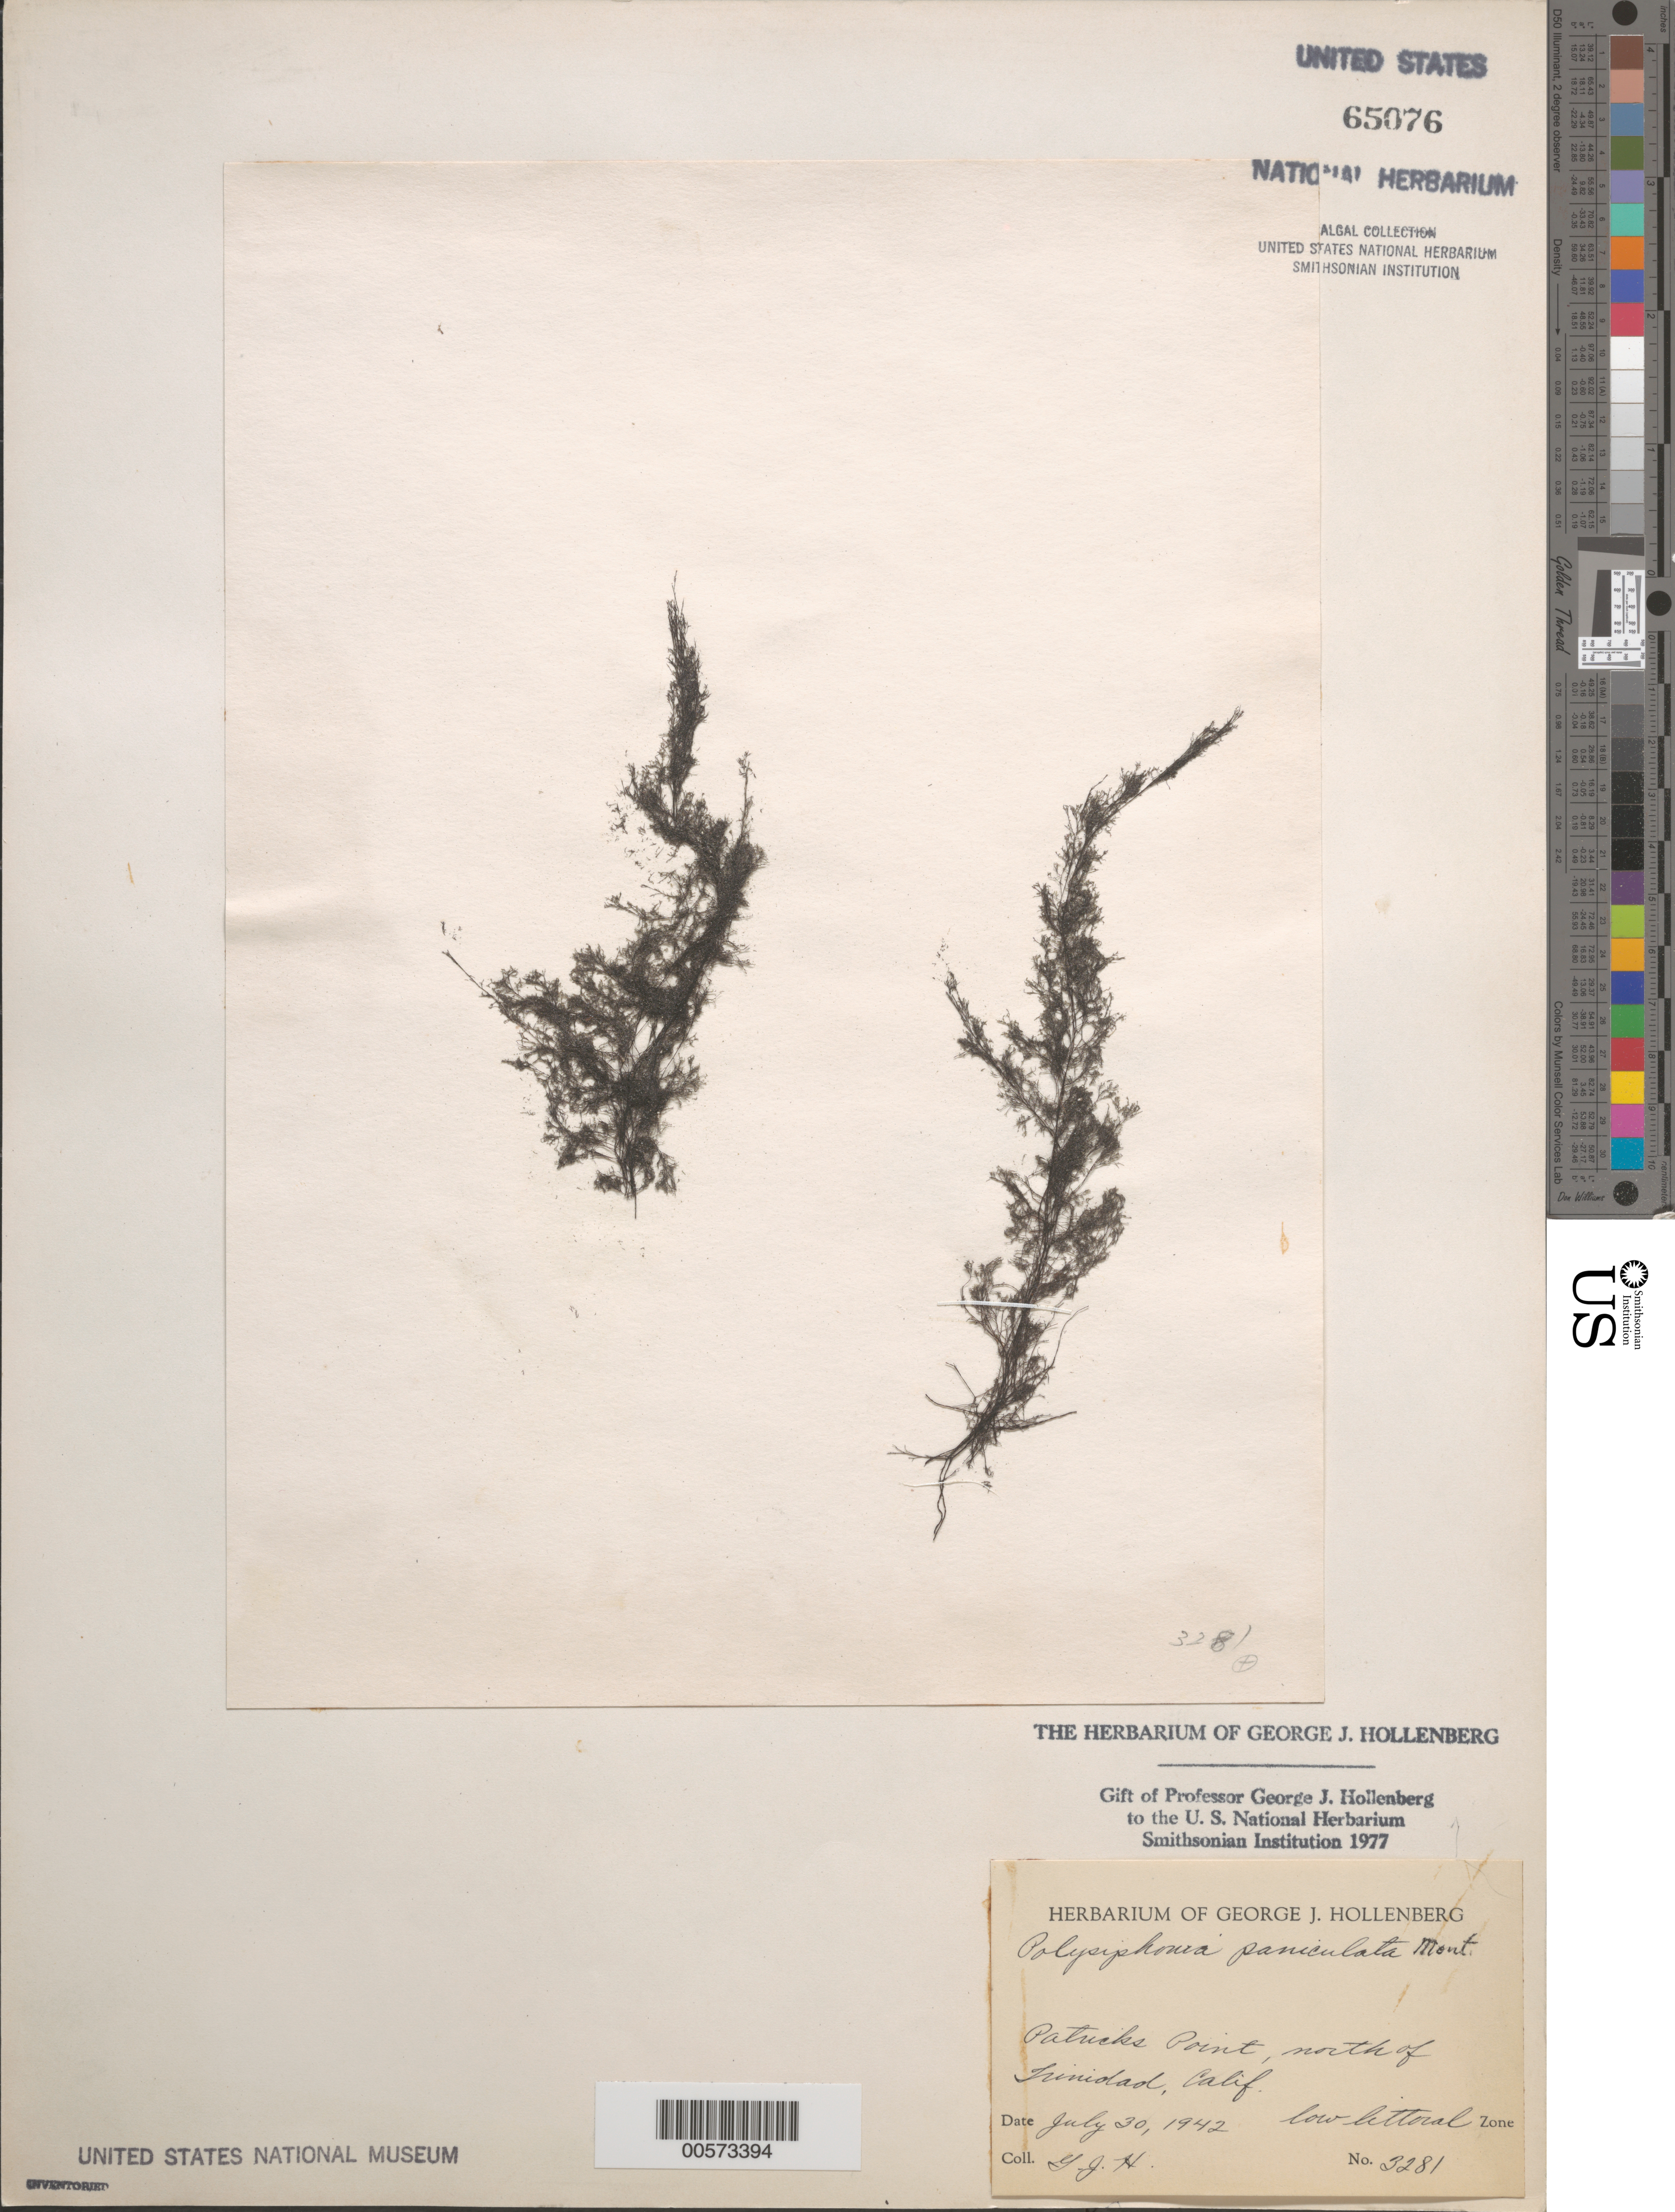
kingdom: Plantae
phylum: Rhodophyta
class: Florideophyceae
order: Ceramiales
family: Rhodomelaceae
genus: Eutrichosiphonia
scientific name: Eutrichosiphonia paniculata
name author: (Mont.) D.E.Bustamante & T.O. Cho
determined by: Algae name updating Project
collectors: G. Hollenberg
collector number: GJH 3281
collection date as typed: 30 Jul 1942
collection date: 1942-07-30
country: United States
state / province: California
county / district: Humboldt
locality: Patrick's Point, north of Trinidad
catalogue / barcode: US 65076